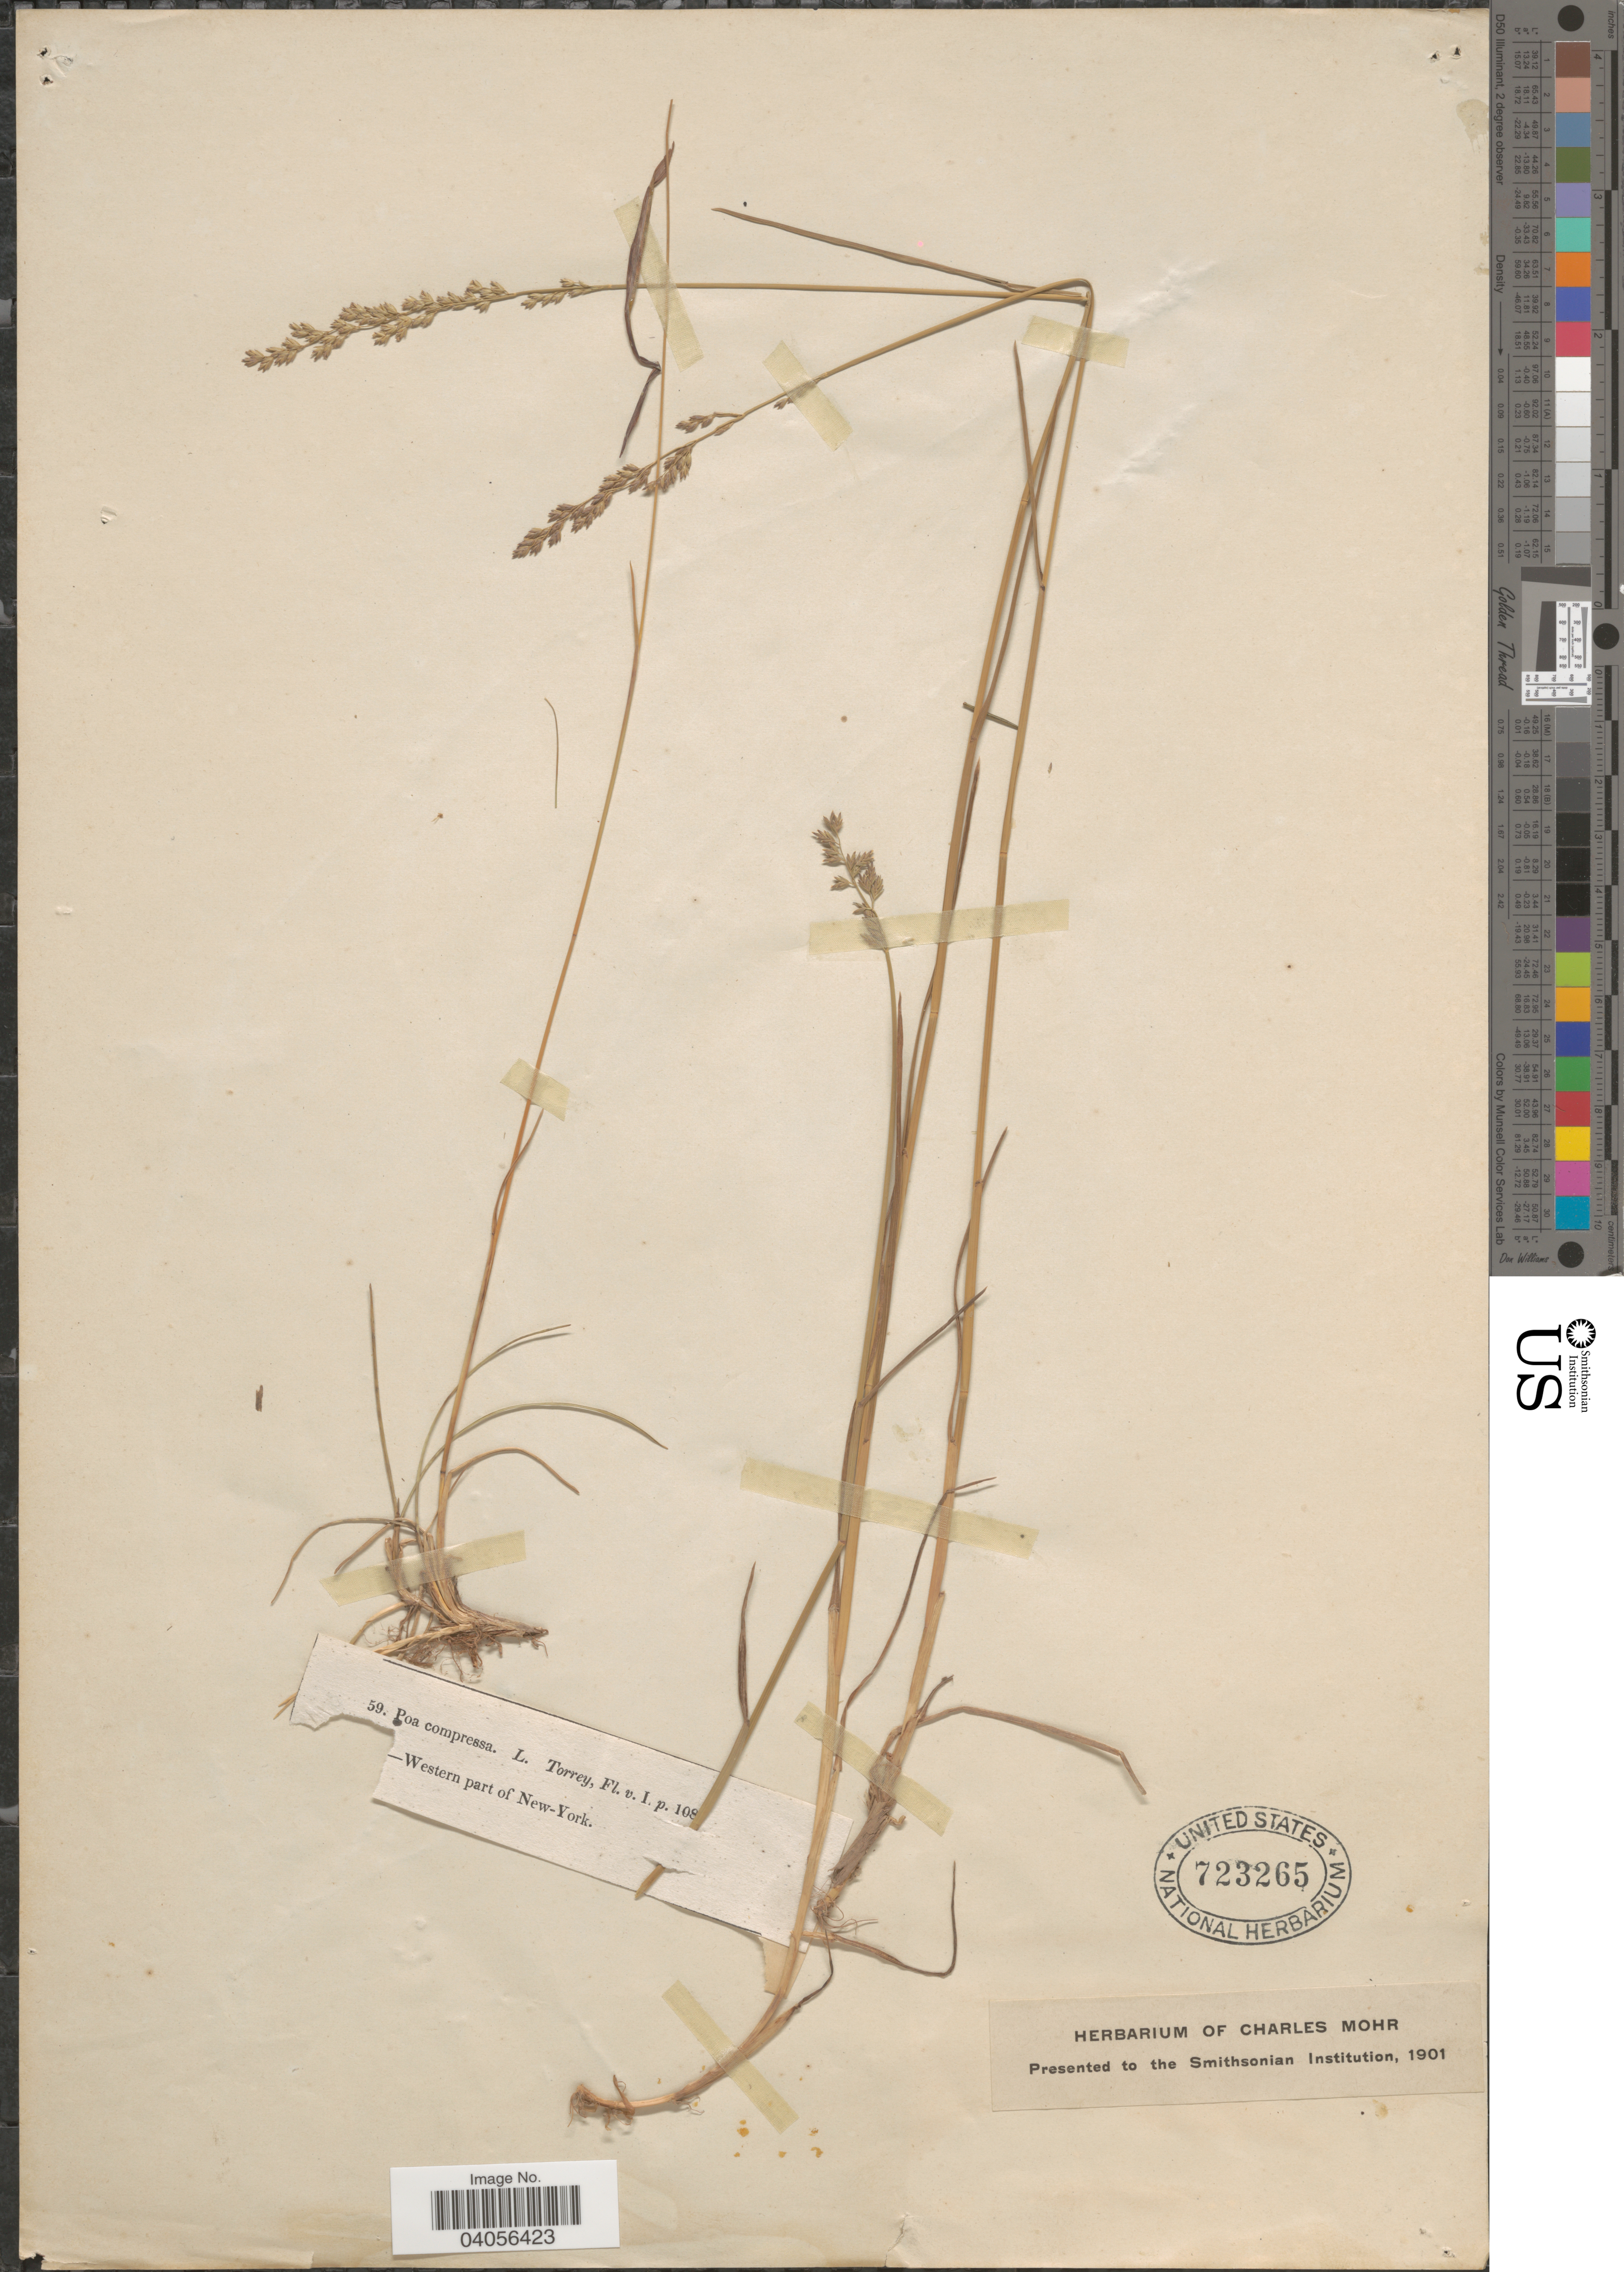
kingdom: Plantae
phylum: Tracheophyta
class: Liliopsida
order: Poales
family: Poaceae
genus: Poa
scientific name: Poa compressa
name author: L.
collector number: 59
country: United States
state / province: New York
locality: Western part of New-York.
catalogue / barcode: US 723265